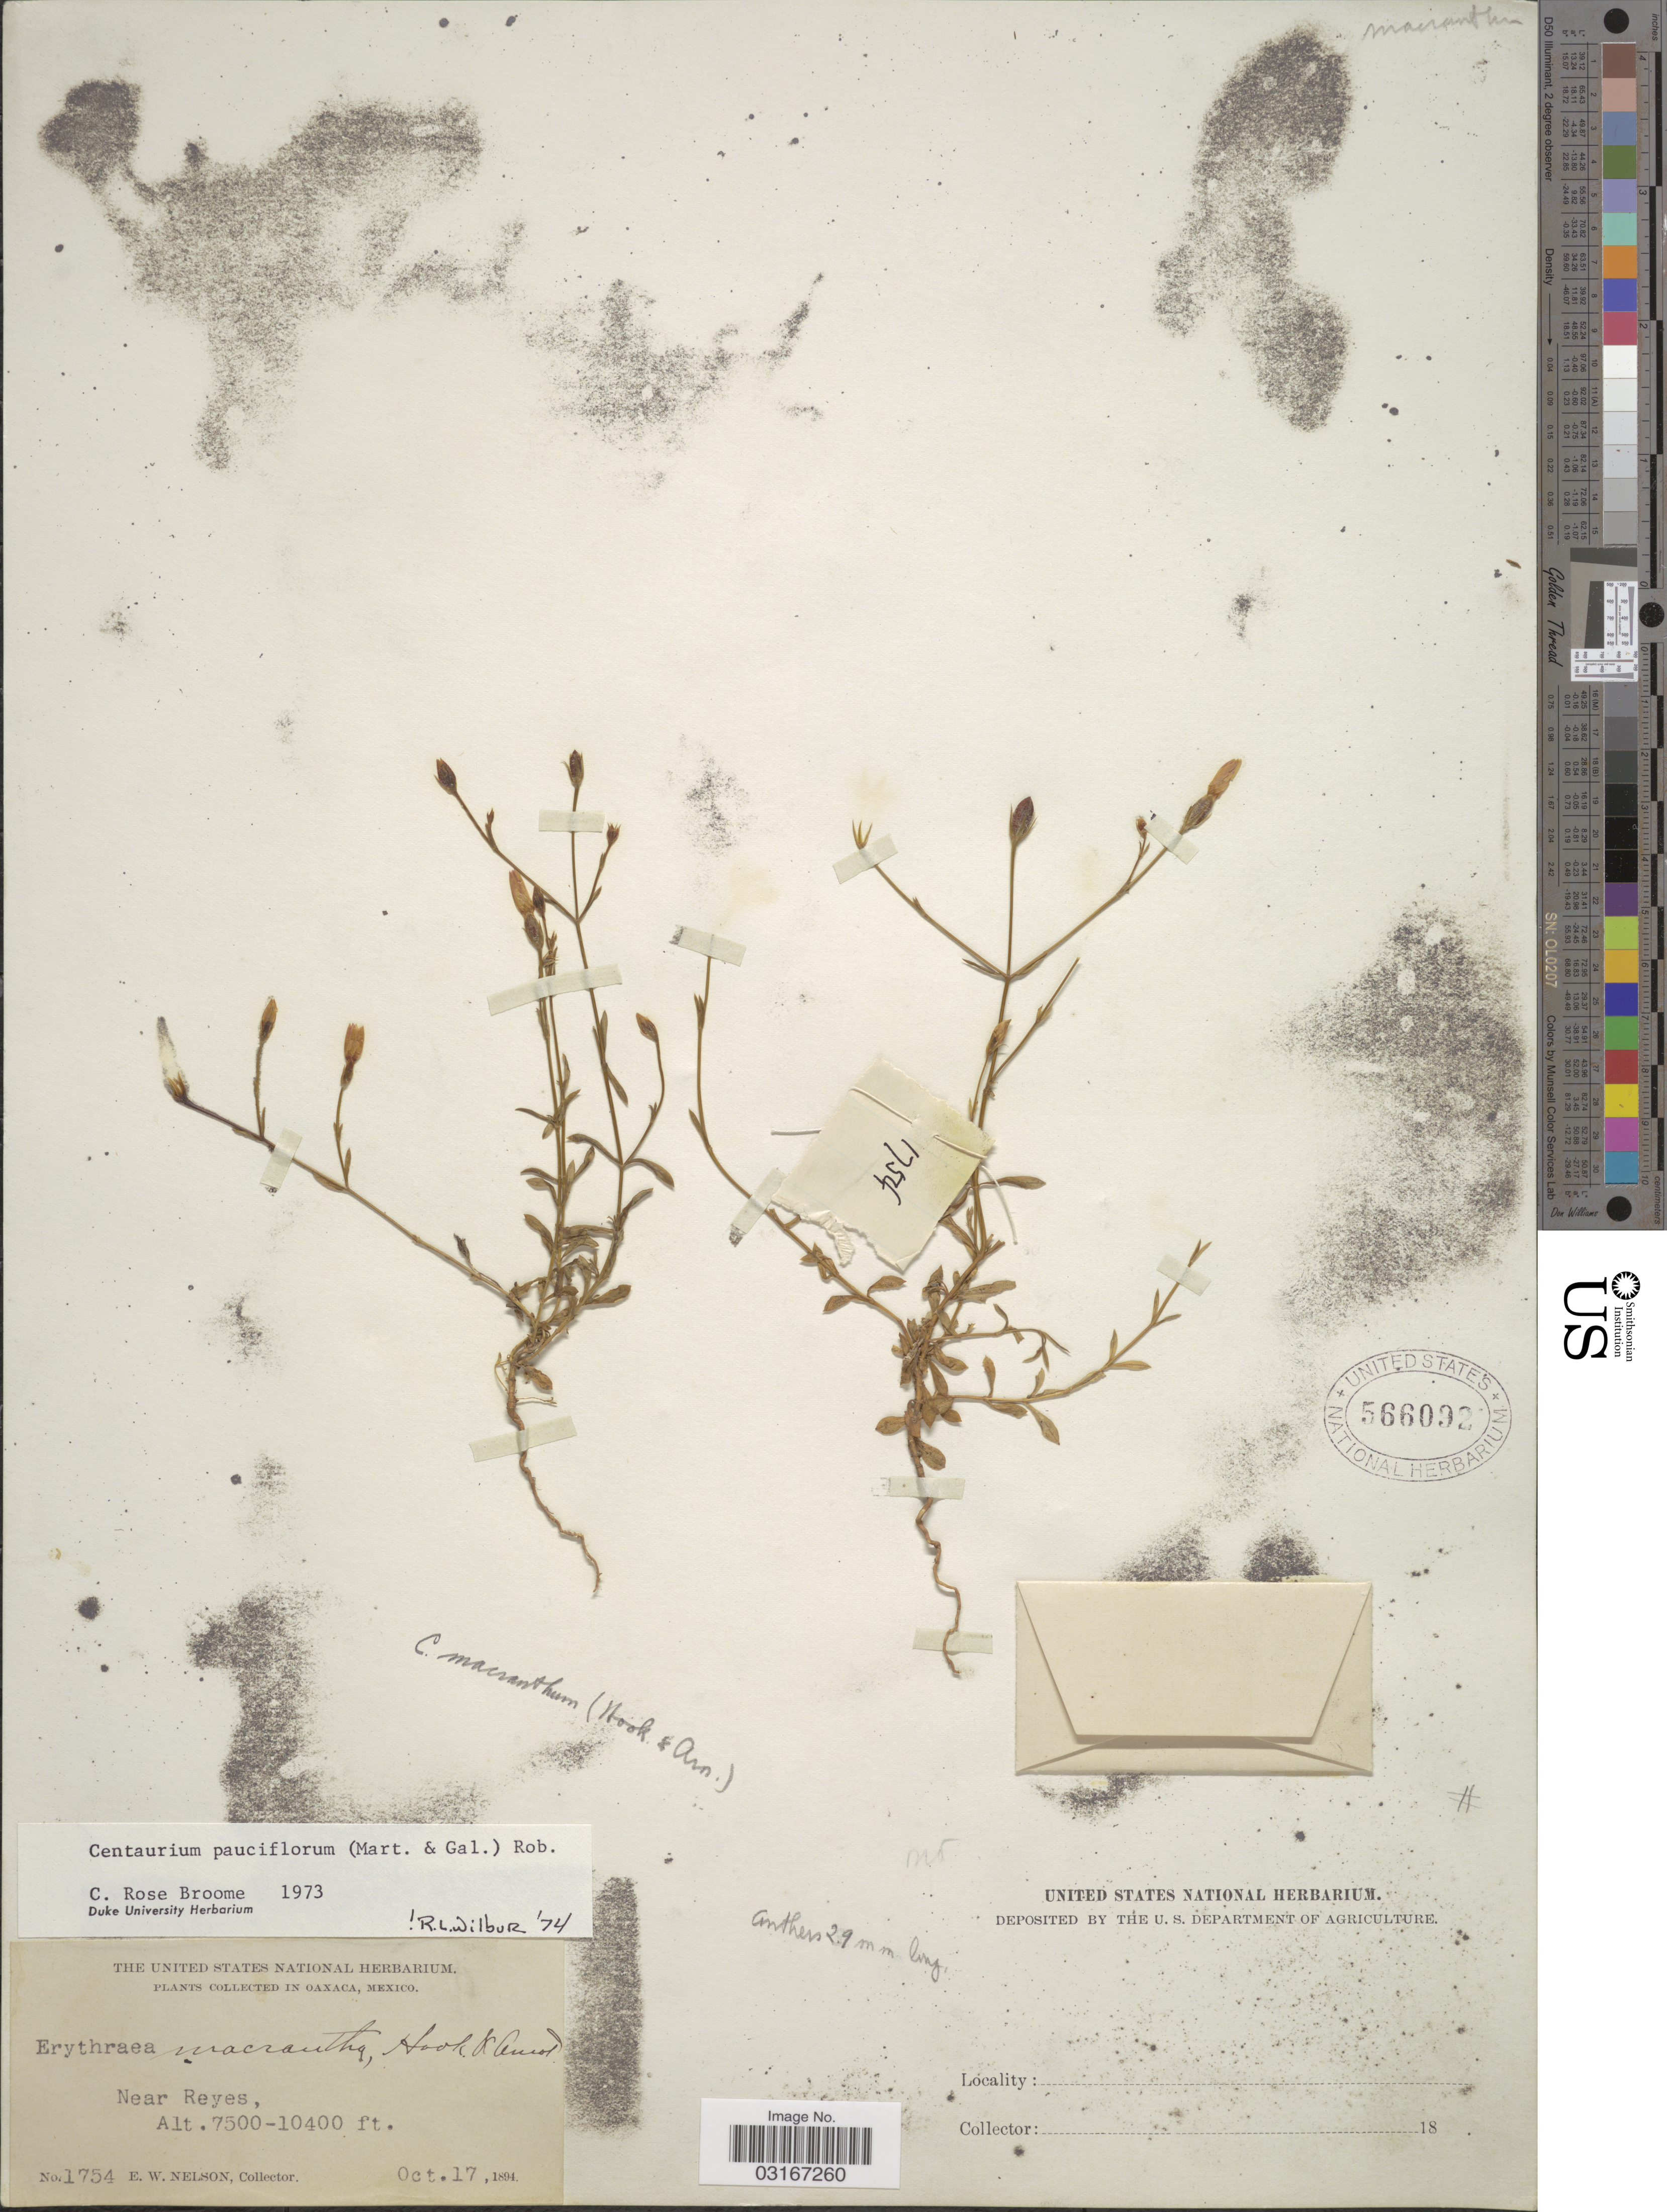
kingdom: Plantae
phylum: Tracheophyta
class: Magnoliopsida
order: Gentianales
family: Gentianaceae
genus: Centaurium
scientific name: Centaurium pauciflorum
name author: (M. Martens & Galeotti) B.L. Rob.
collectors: E. W. Nelson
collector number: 1754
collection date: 1894-10-17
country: Mexico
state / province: Oaxaca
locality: Near Reyes.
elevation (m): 2286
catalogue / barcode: US 566092